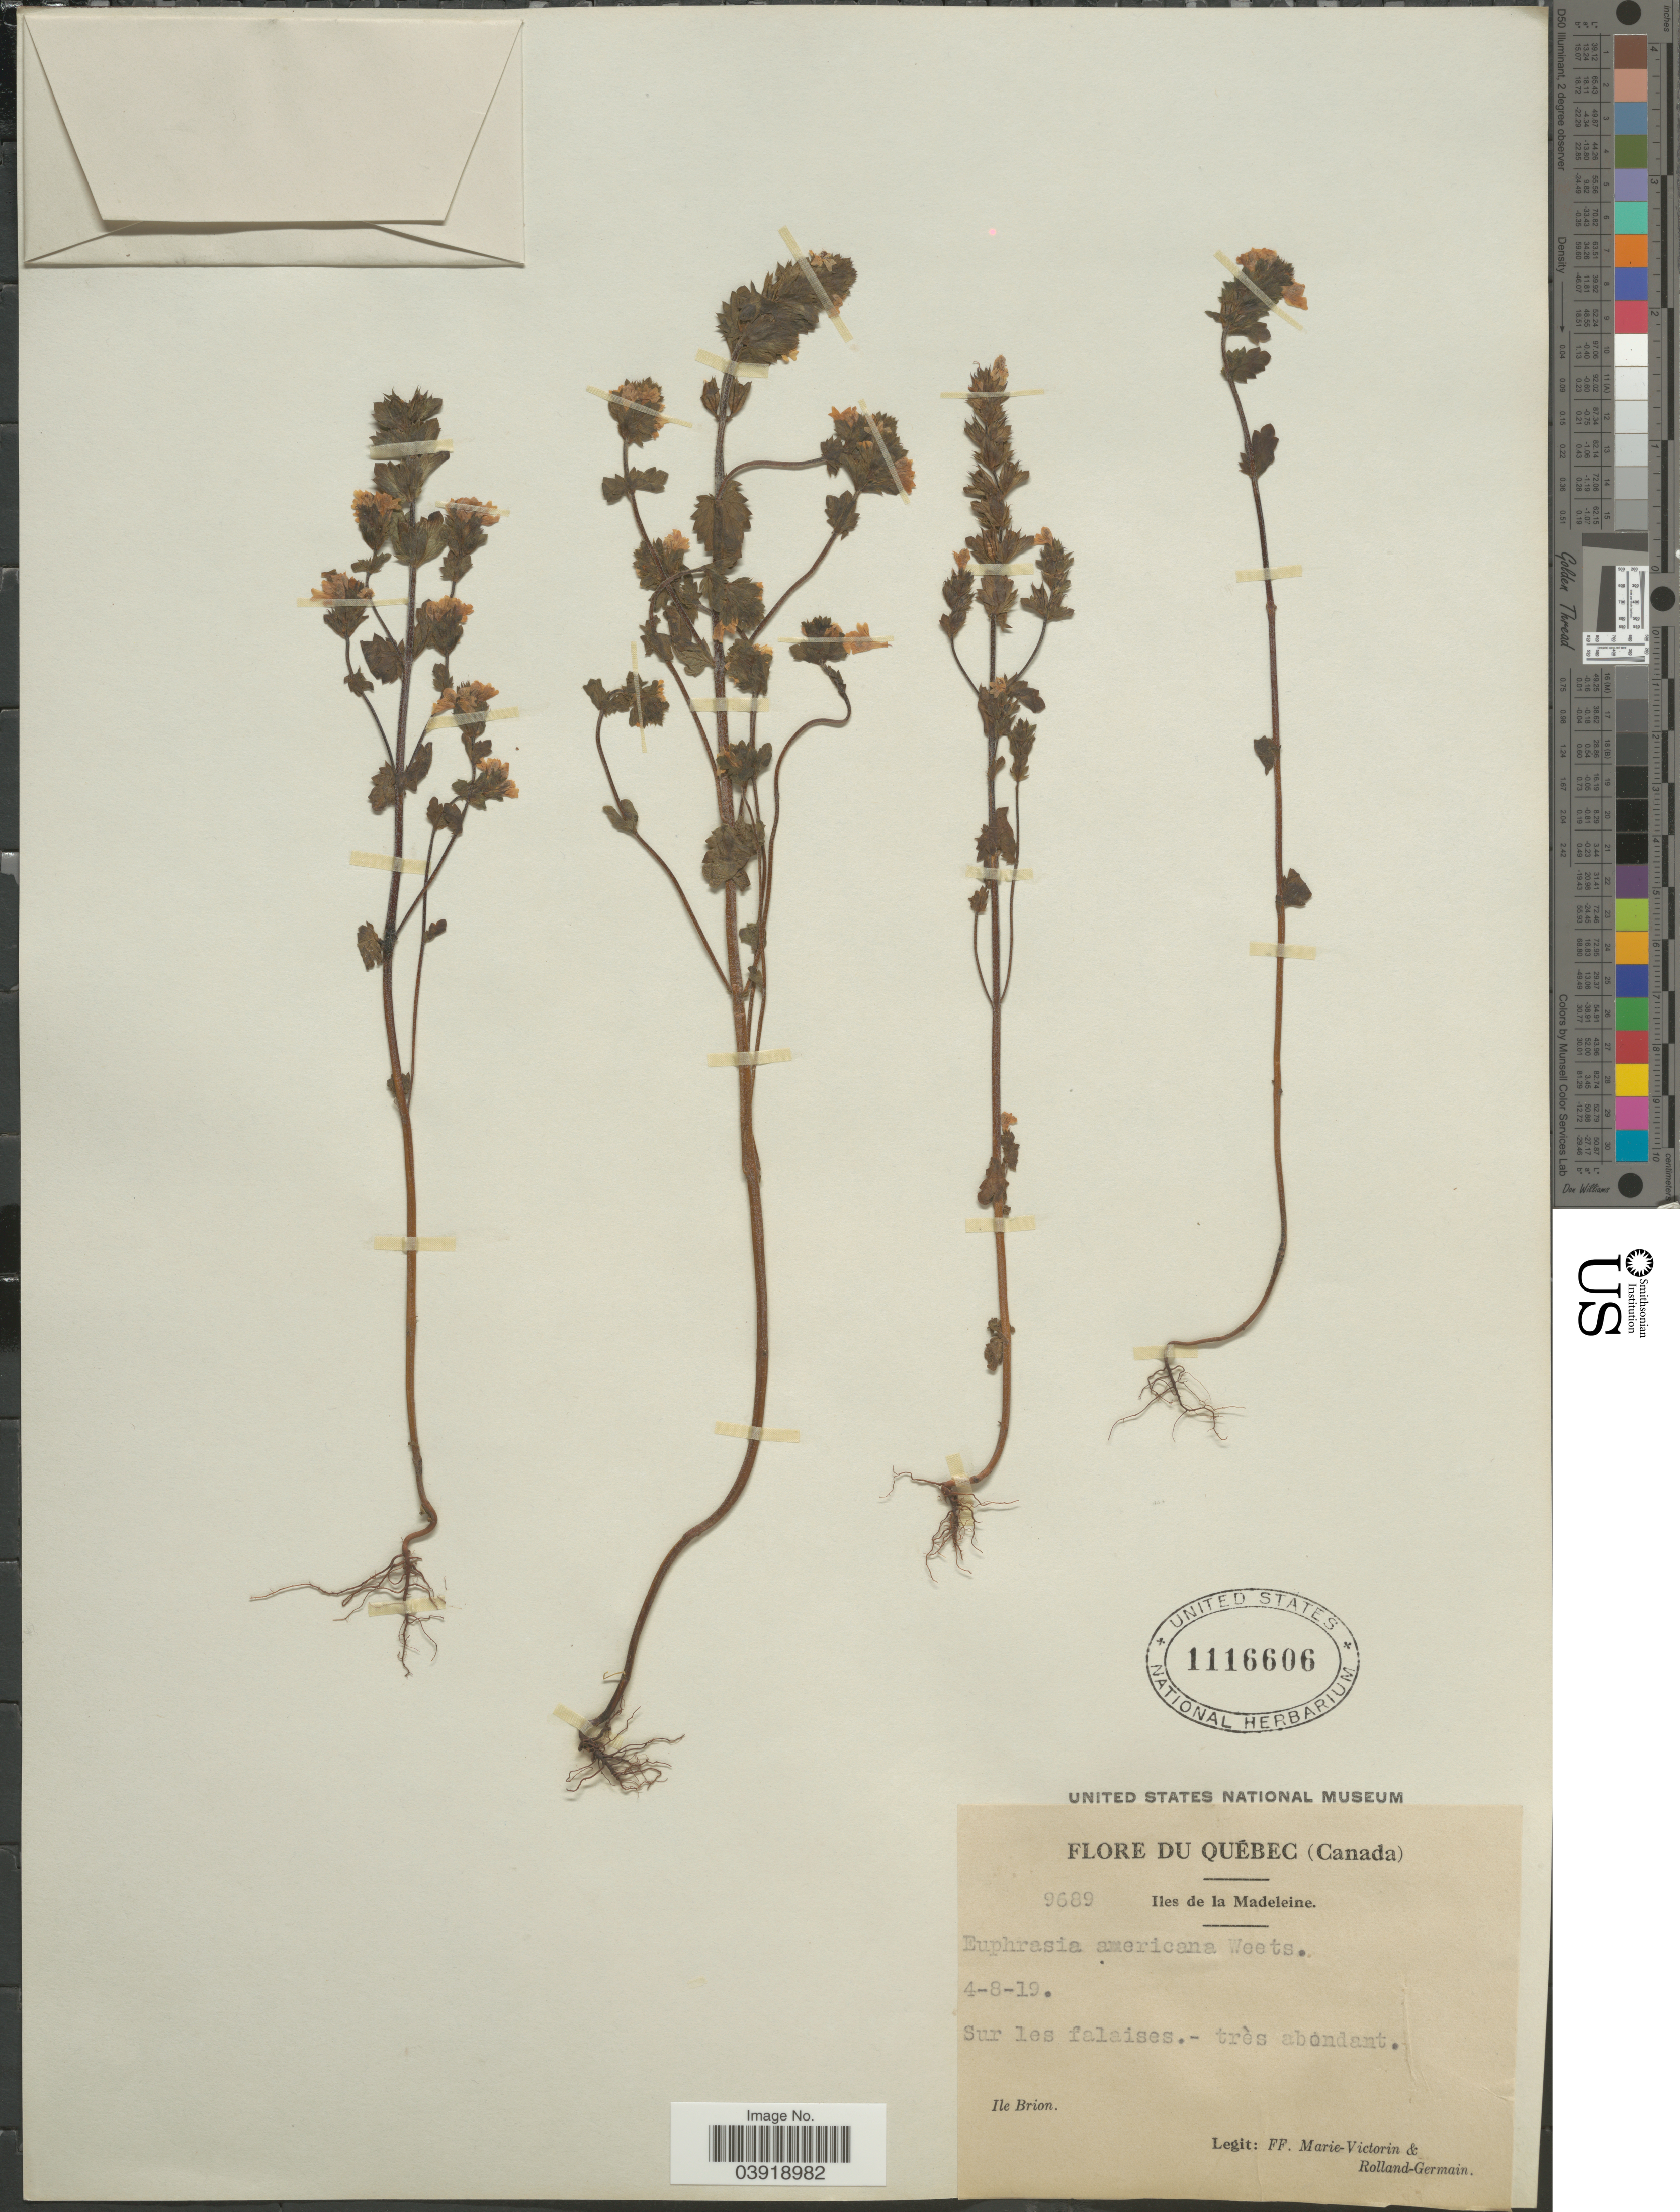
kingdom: Plantae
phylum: Tracheophyta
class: Magnoliopsida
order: Lamiales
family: Orobanchaceae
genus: Euphrasia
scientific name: Euphrasia americana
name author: Wettst.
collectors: F. Marie-Victorin & Rolland-Germain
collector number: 9689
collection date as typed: Transcribed d/m/y: 4/8/19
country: Canada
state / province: Quebec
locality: Iles de la Madeleine. Ile Brion.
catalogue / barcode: US 1116606